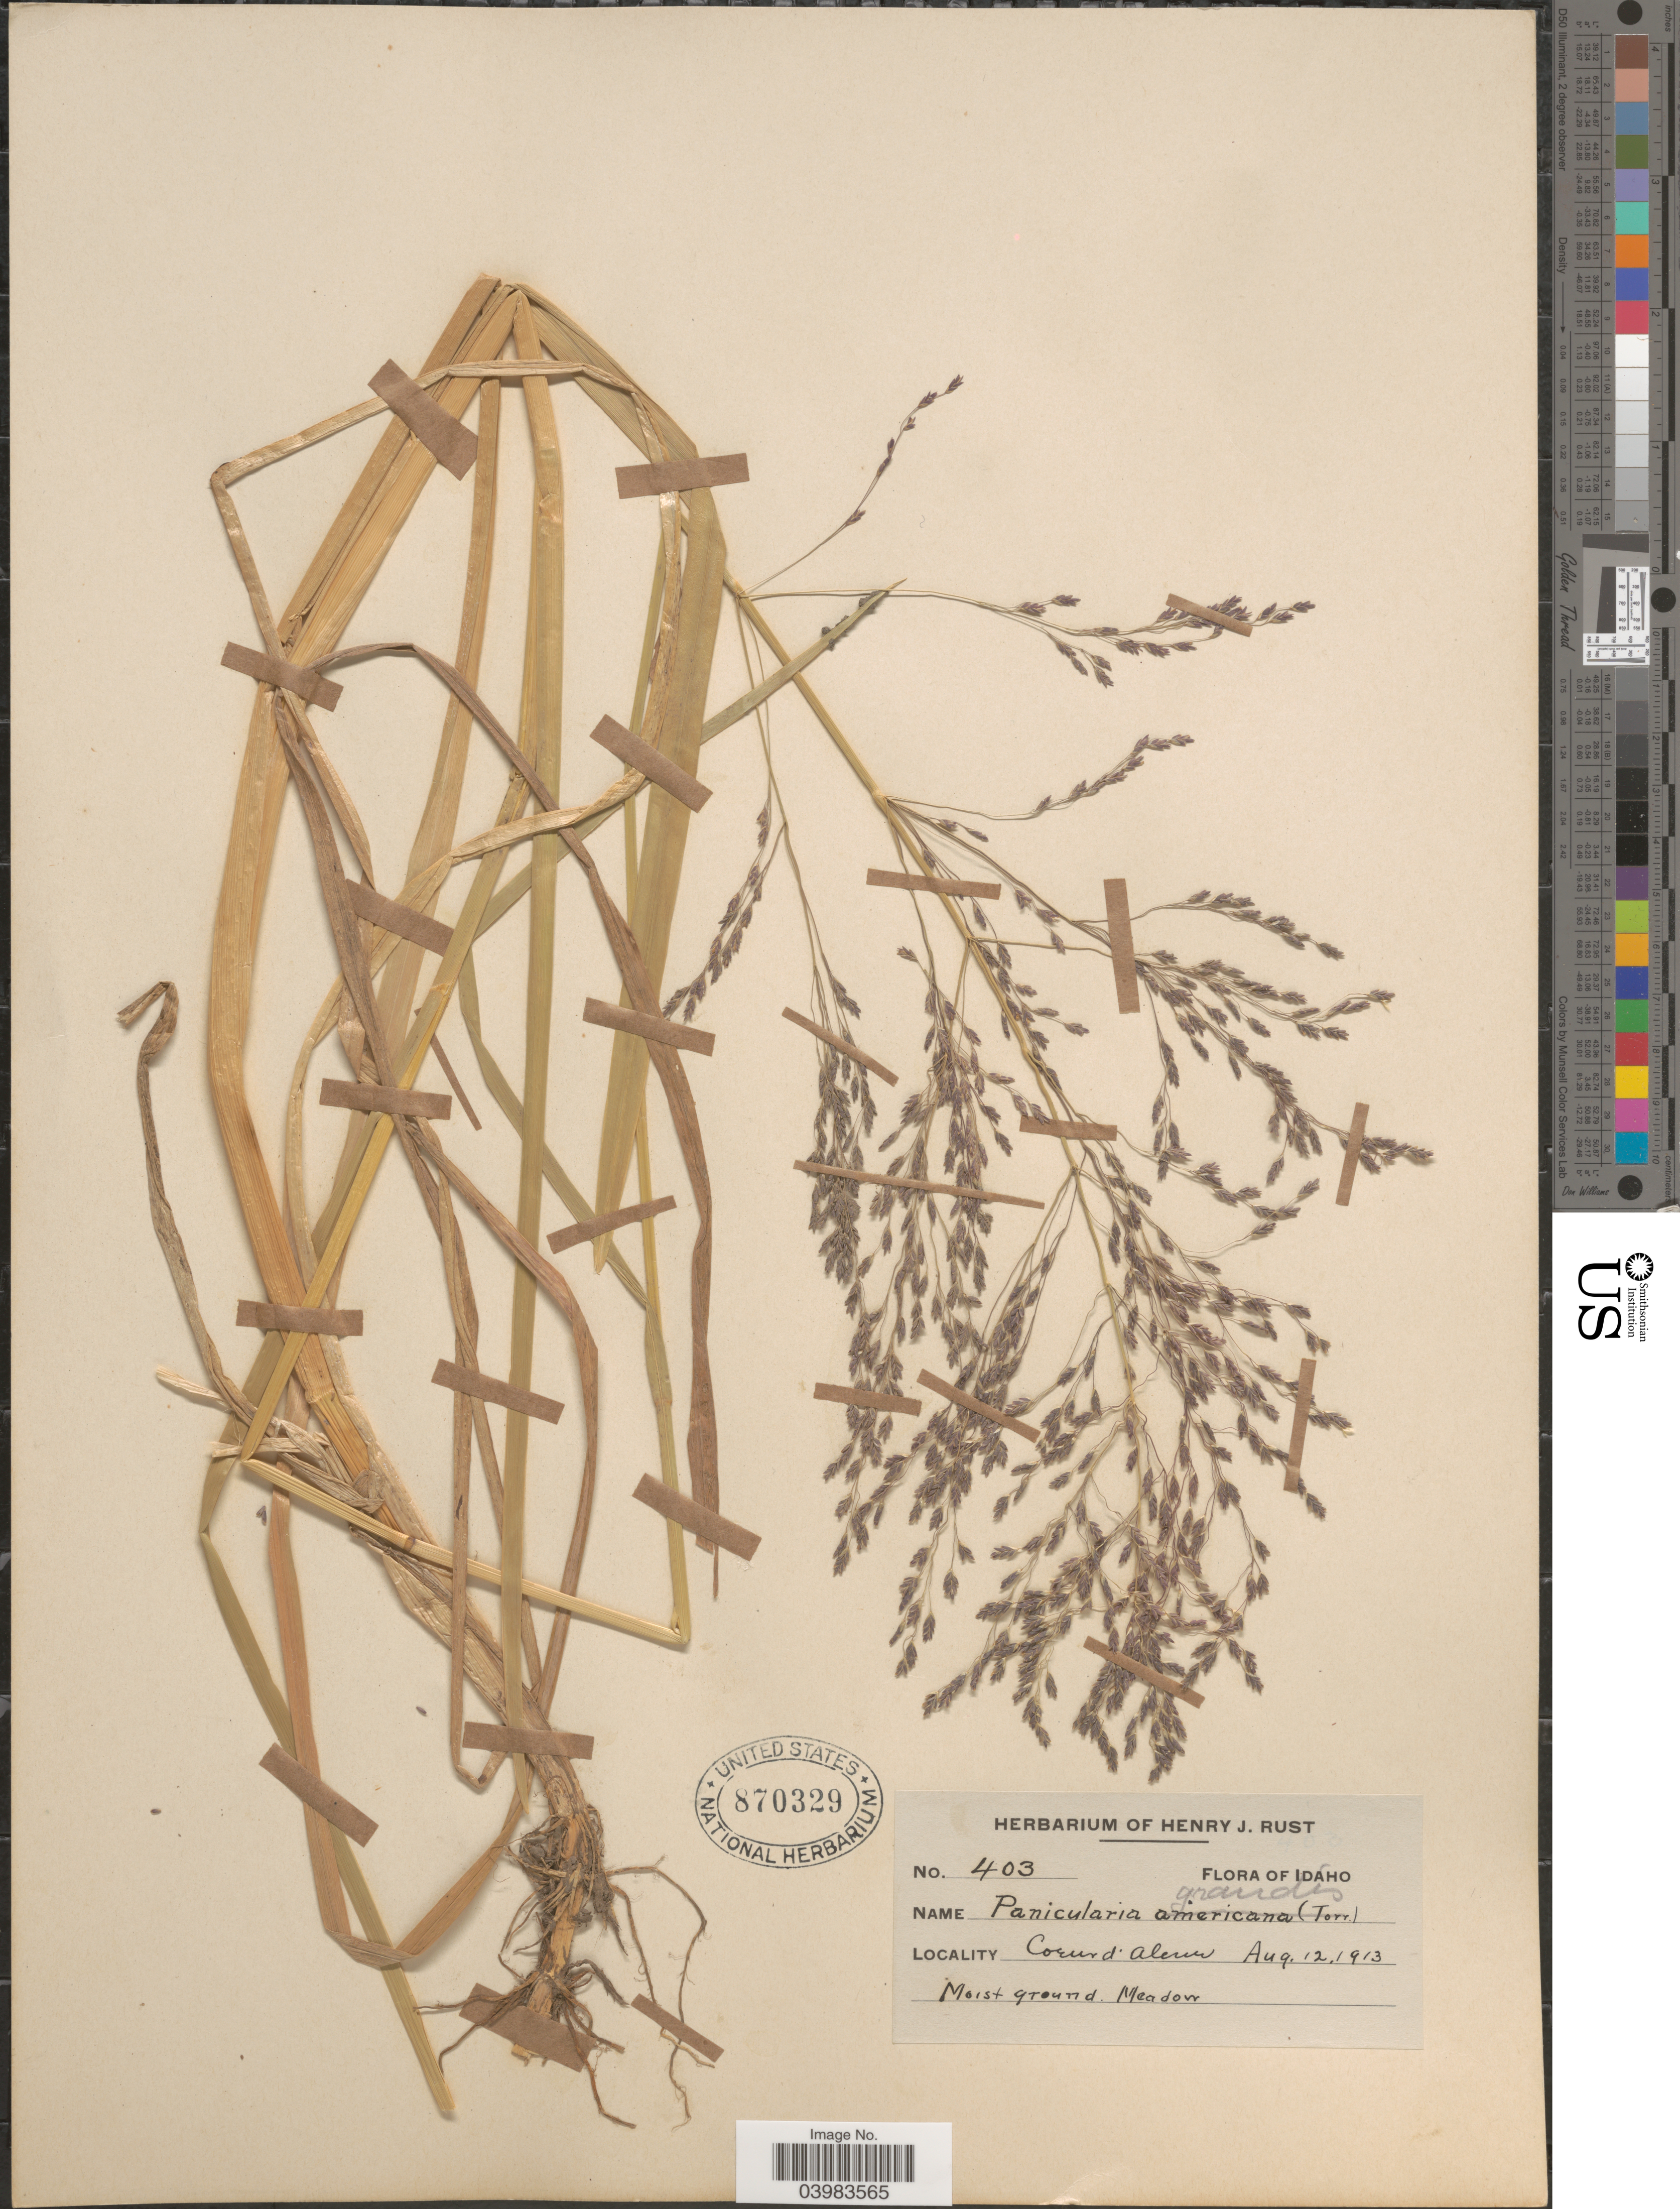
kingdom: Plantae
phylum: Tracheophyta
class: Liliopsida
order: Poales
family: Poaceae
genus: Glyceria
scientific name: Glyceria grandis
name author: S. Watson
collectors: H. J. Rust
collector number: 403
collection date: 1913-08-12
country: United States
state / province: Idaho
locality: Coeur d'Alene.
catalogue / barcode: US 870329